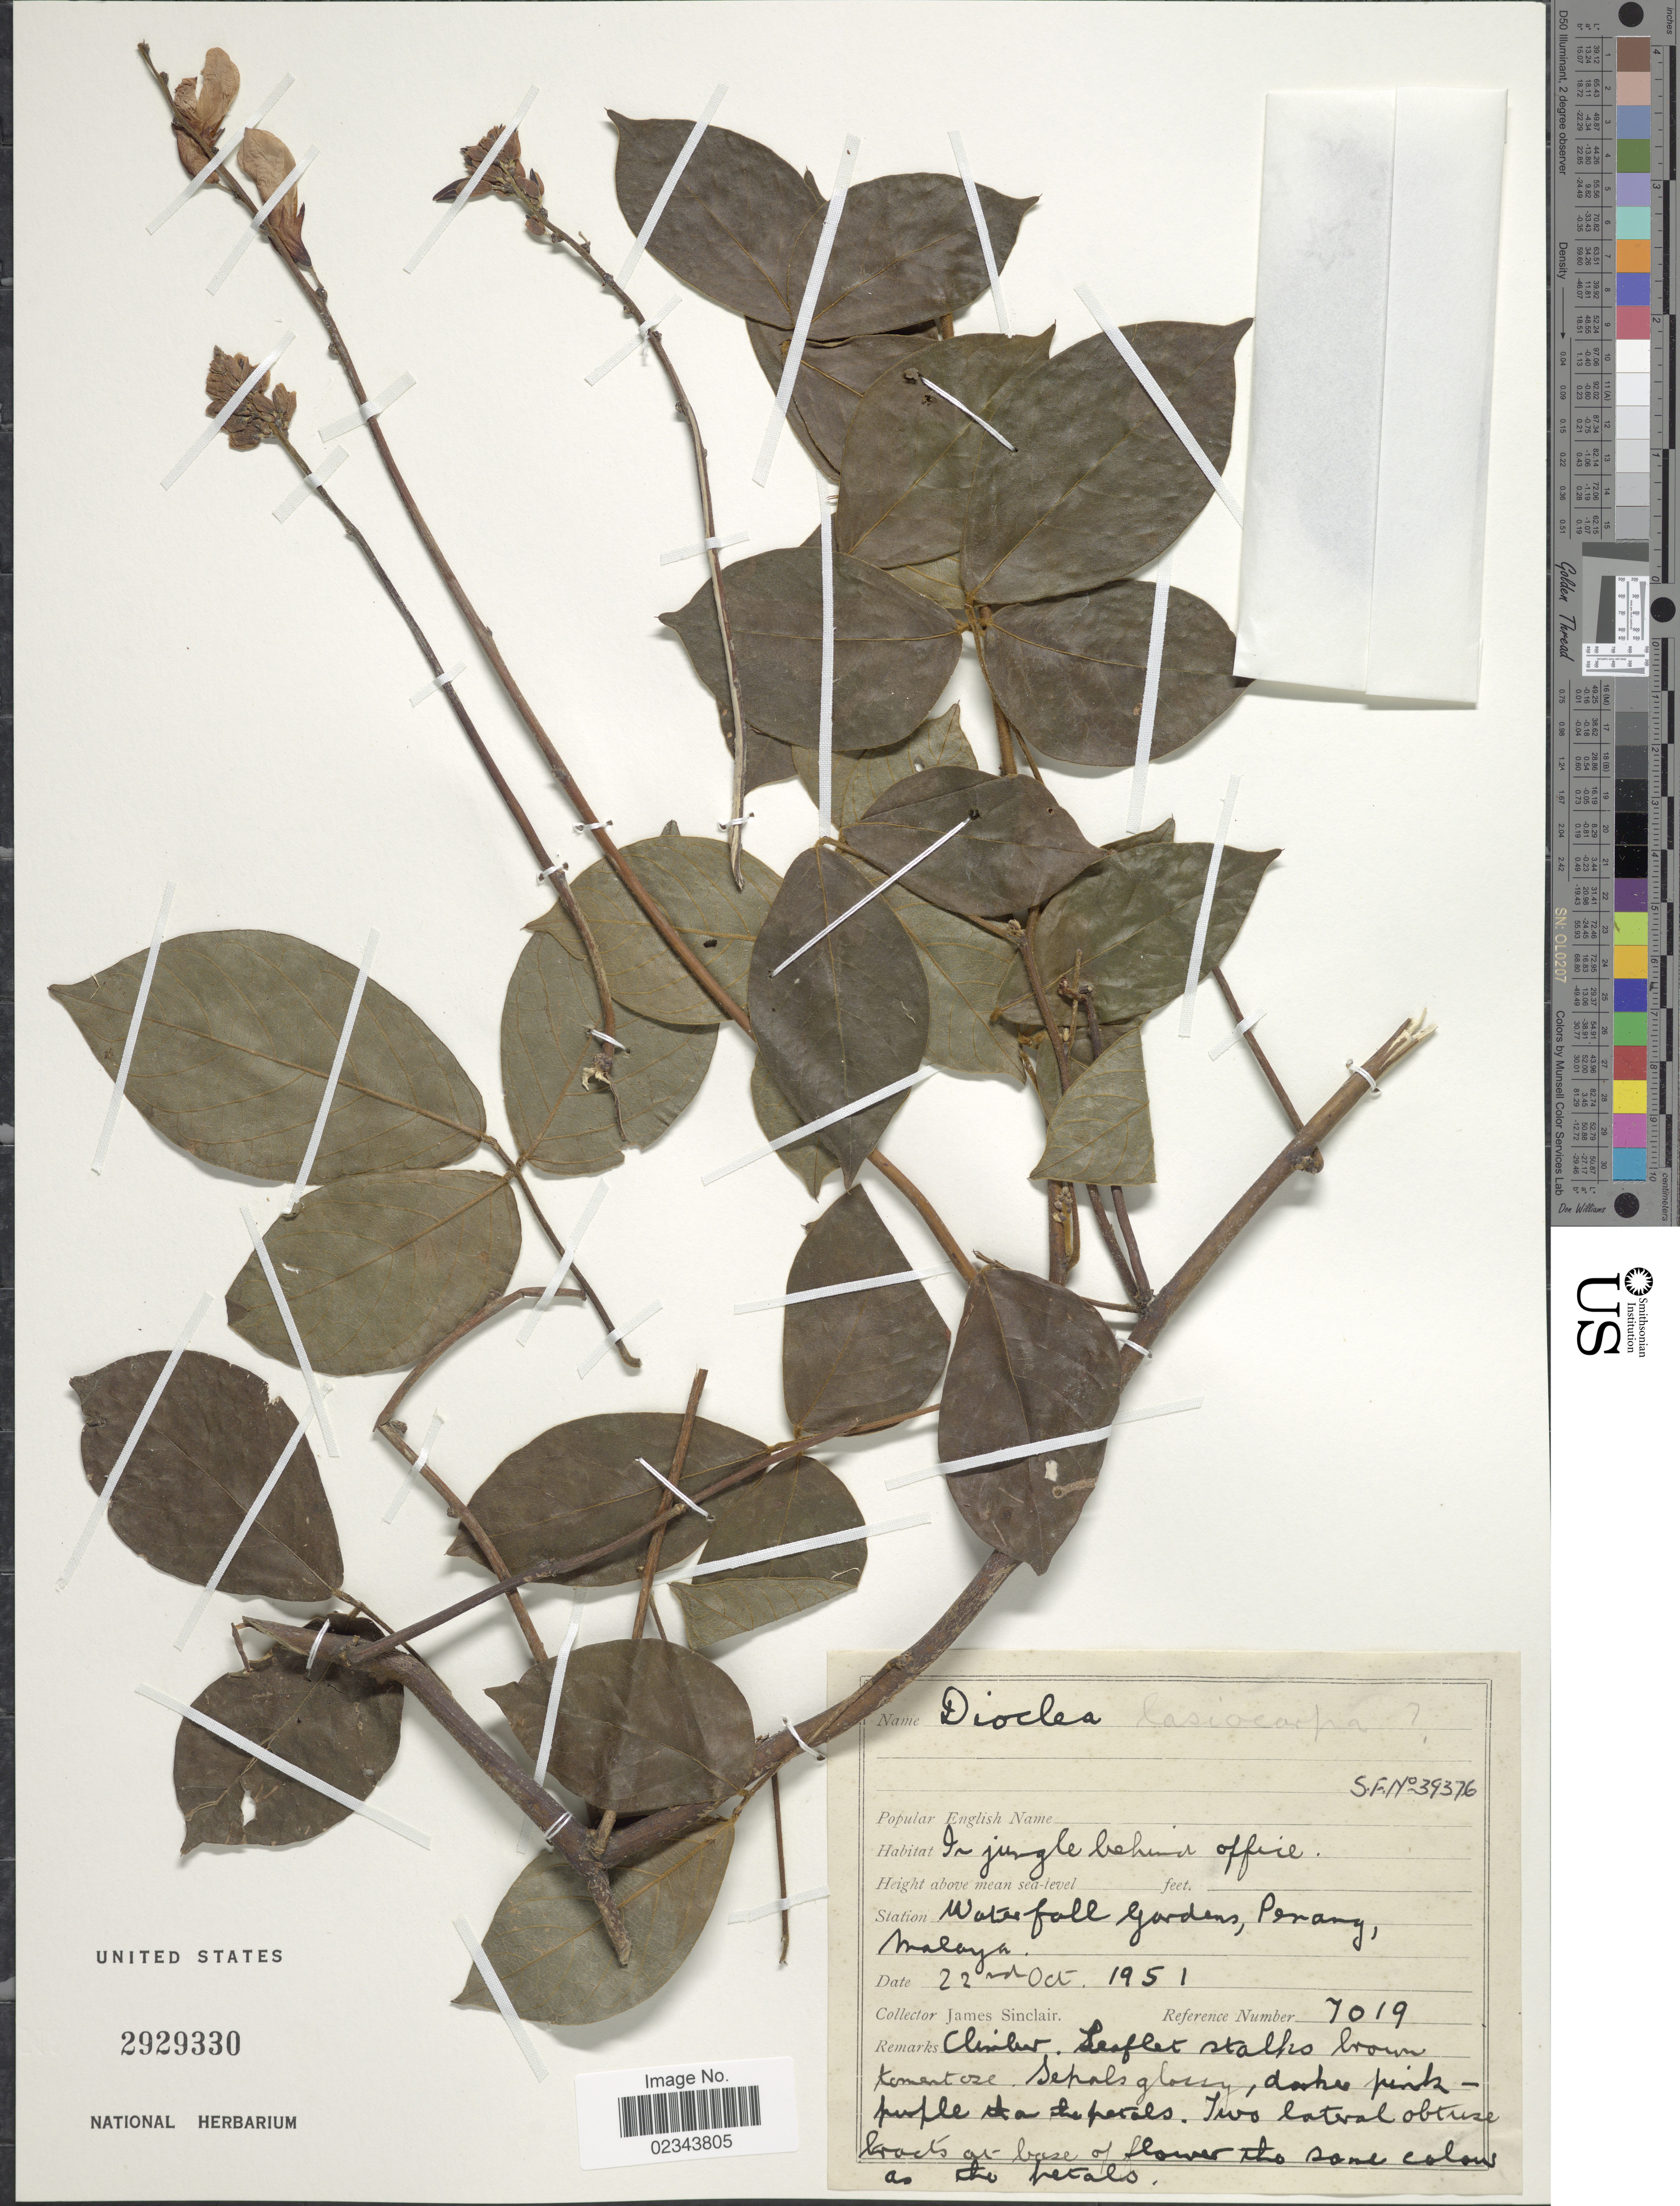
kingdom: Plantae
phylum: Tracheophyta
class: Magnoliopsida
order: Fabales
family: Fabaceae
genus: Dioclea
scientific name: Dioclea virgata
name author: (Rich.) Amshoff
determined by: Adema, F. A. C. B.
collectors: J. Sinclair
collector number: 7019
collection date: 1951-10-22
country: Malaysia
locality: Waterfall Gardens, Perang, Malaya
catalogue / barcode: US 2929330